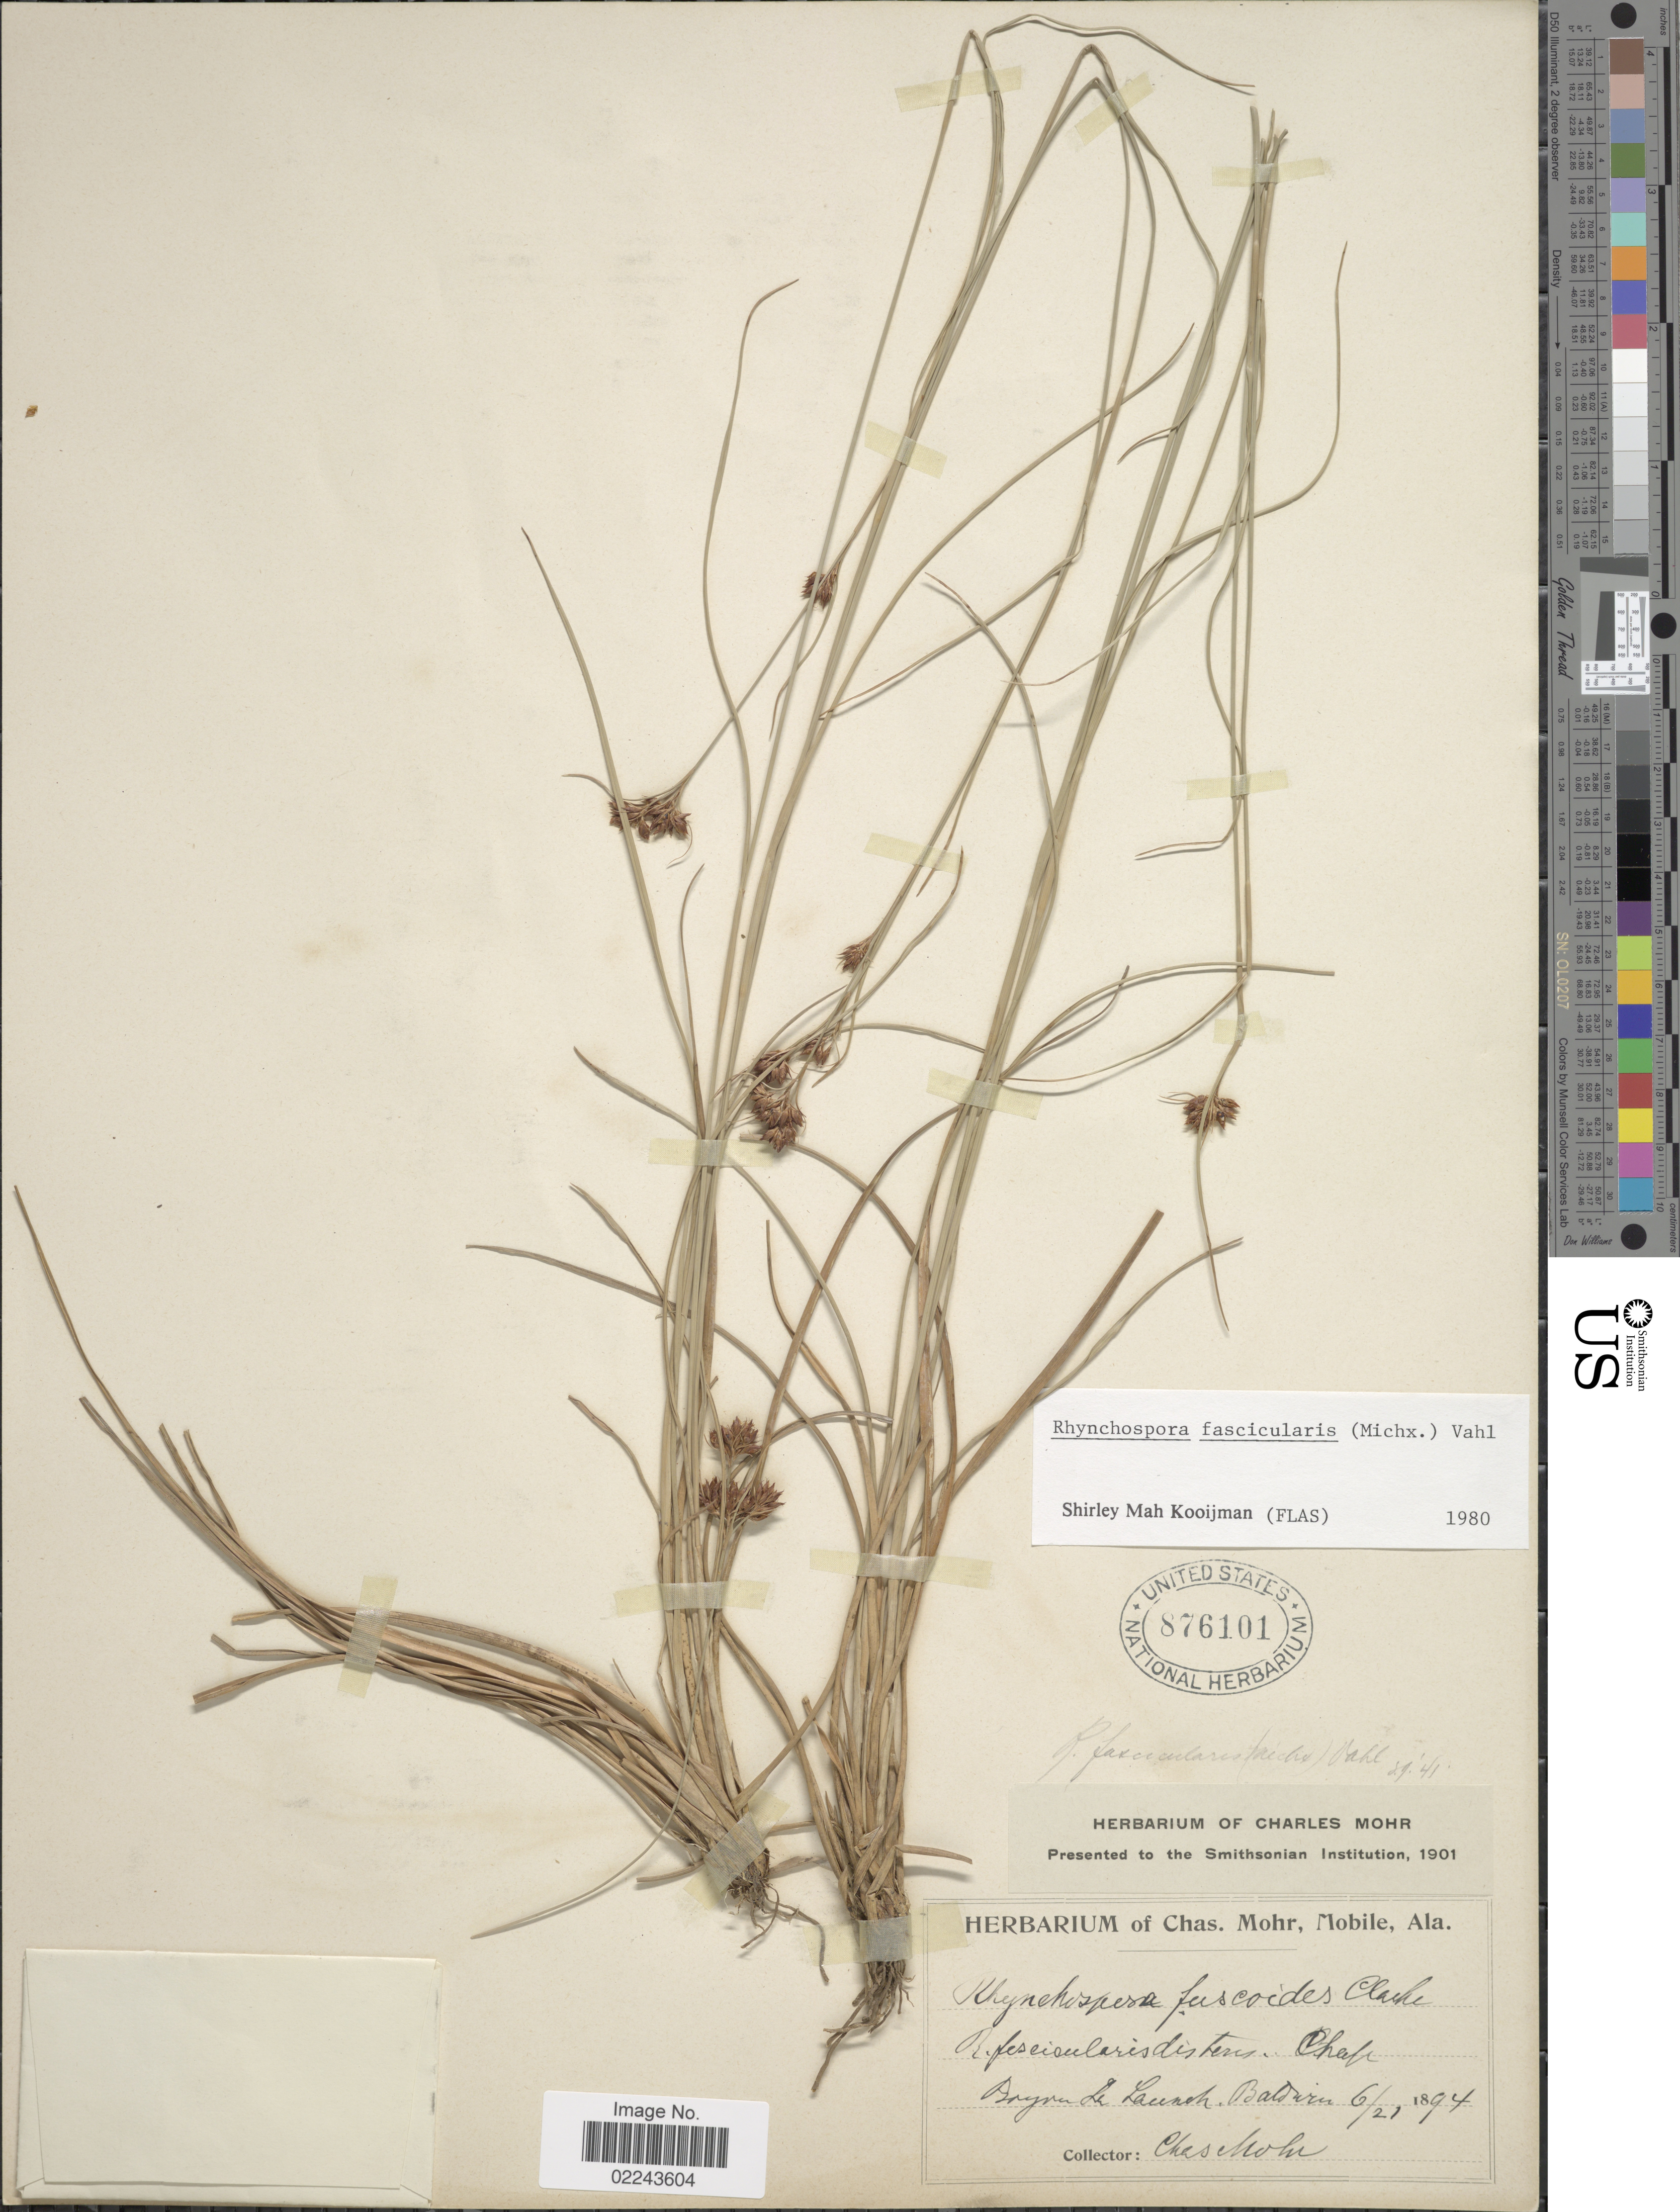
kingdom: Plantae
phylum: Tracheophyta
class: Liliopsida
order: Poales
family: Cyperaceae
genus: Rhynchospora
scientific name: Rhynchospora fascicularis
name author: (Michx.) Vahl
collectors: Mohr, C. T. (herbarium)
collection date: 1894-06-21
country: United States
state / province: Alabama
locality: bayou La Launch, Baldwin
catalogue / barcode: US 876101